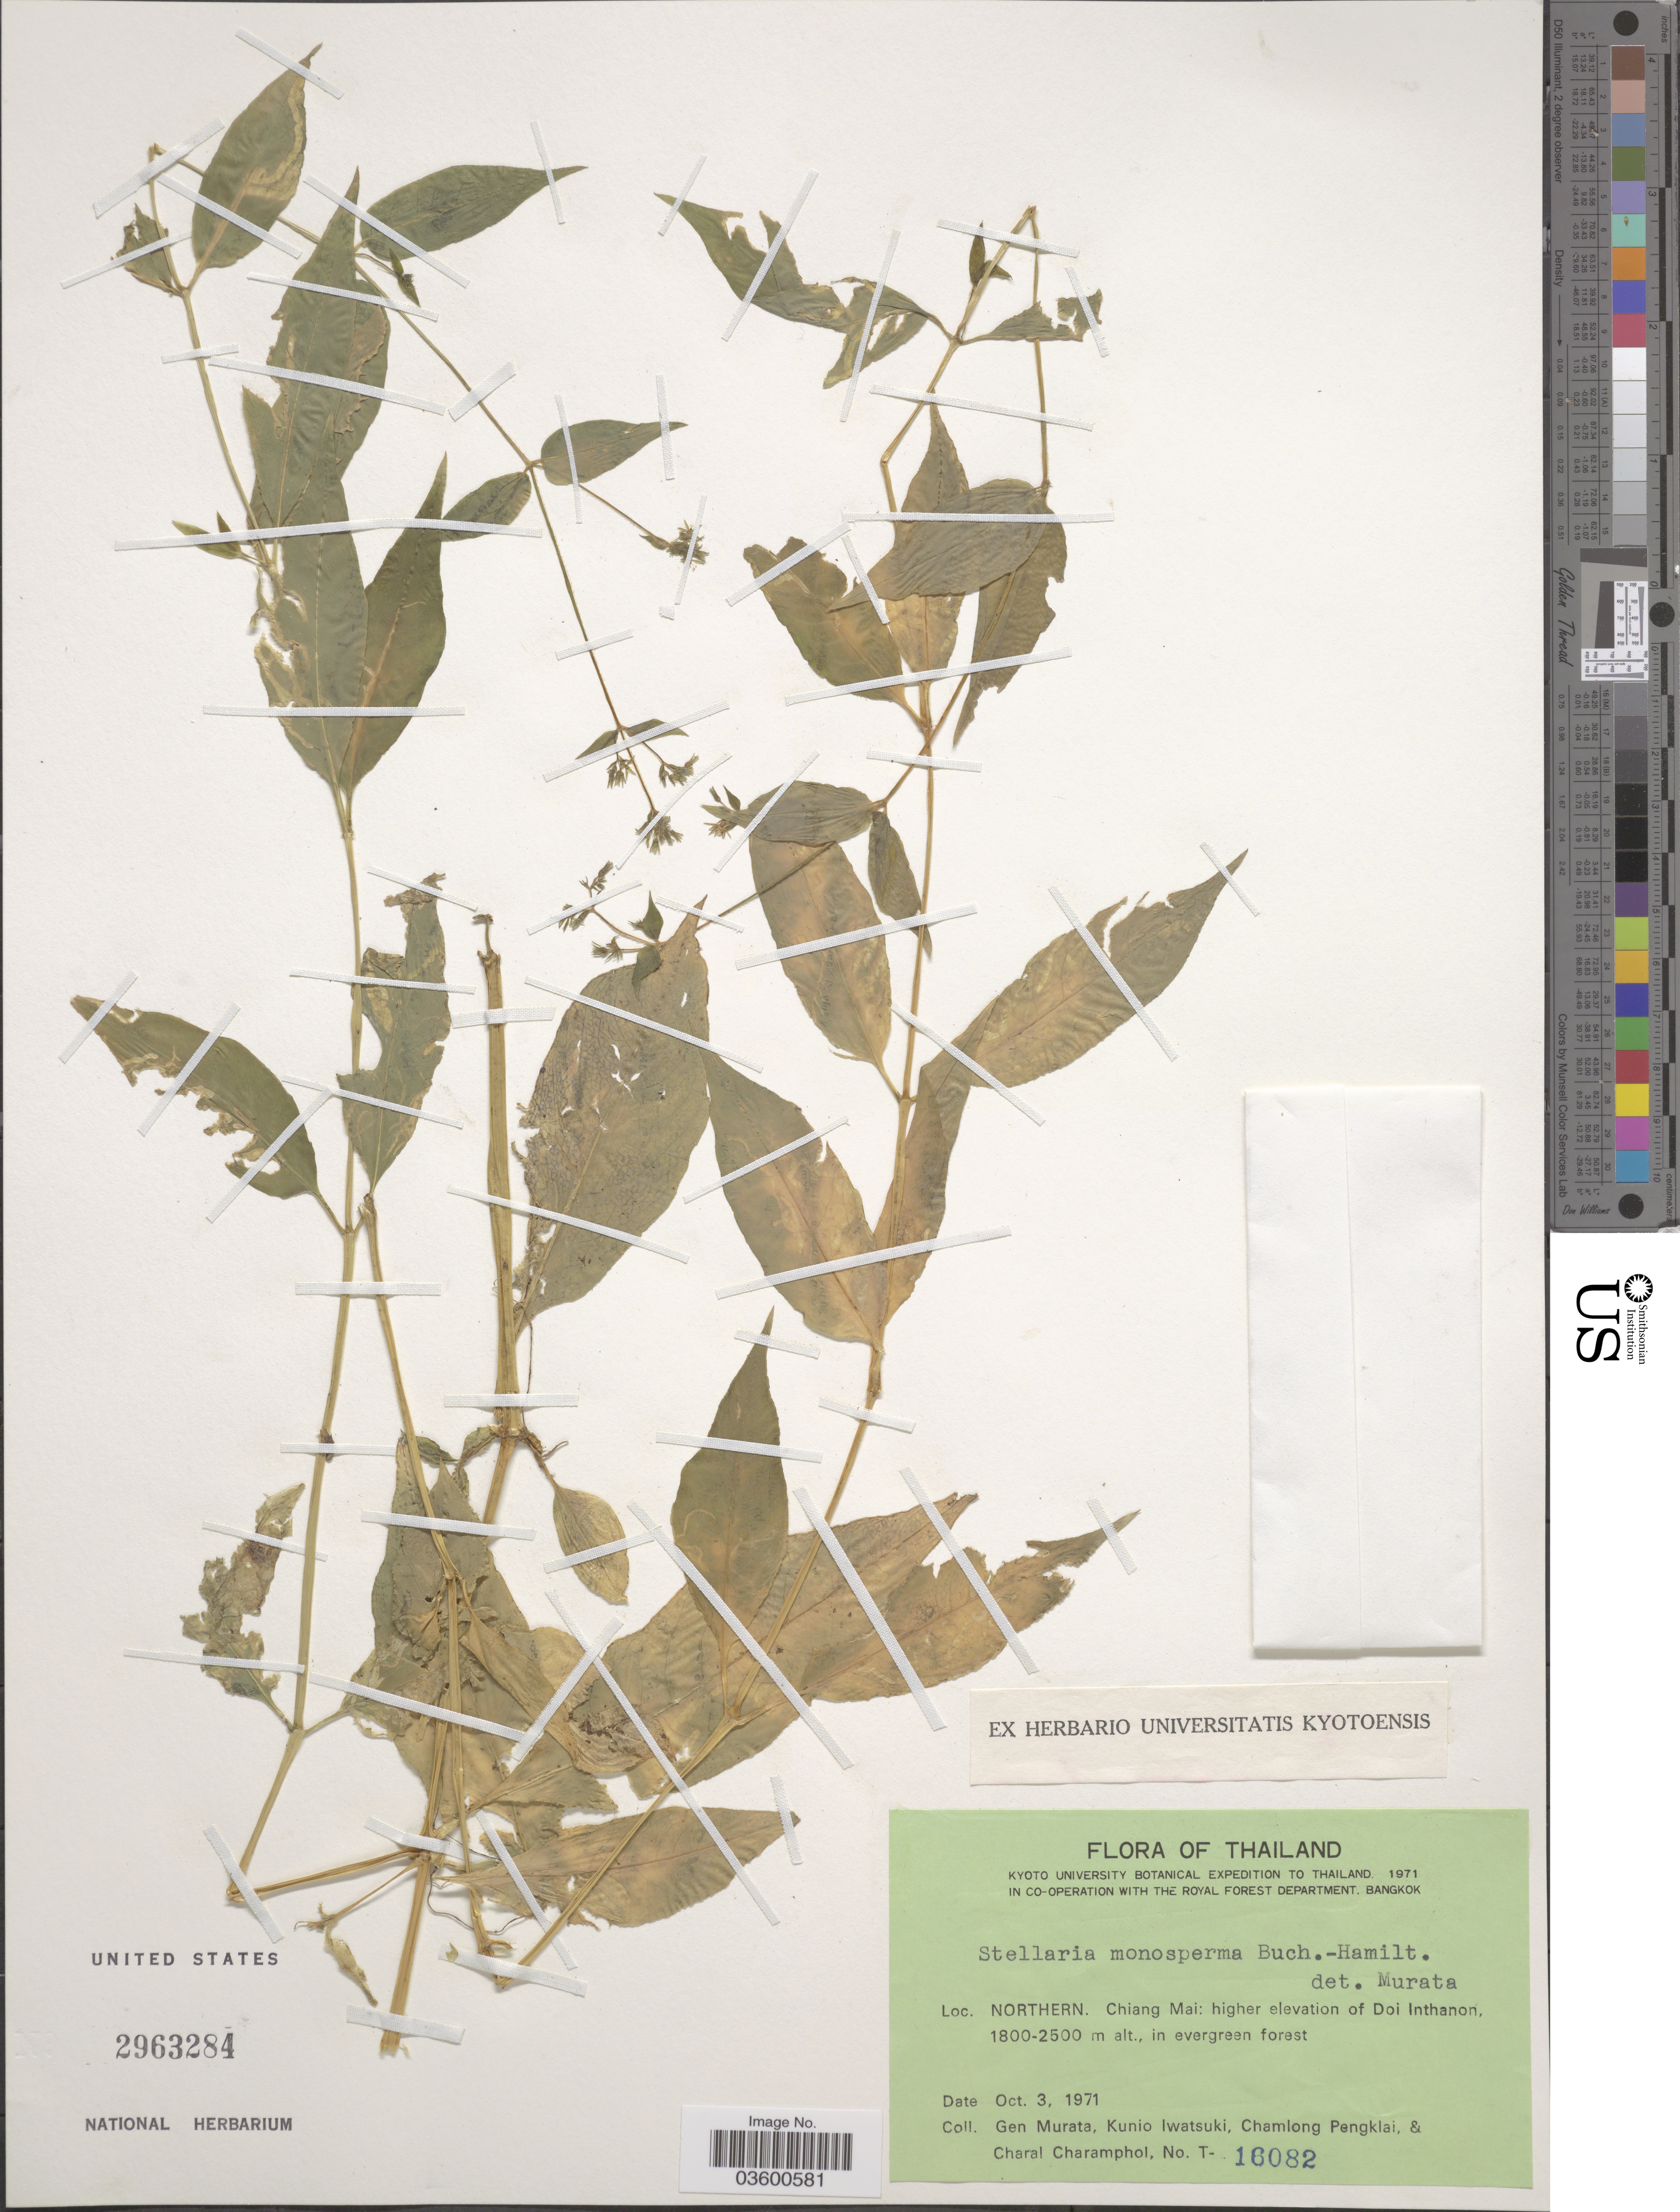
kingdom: Plantae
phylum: Tracheophyta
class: Magnoliopsida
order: Caryophyllales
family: Caryophyllaceae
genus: Schizotechium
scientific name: Schizotechium monospermum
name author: (Buch.-Ham. ex D. Don) Pusalkar & S.K. Srivast.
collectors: G. Murata, K. Iwatsuki, Chamlong Pengklai & C. Charamphol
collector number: T-16082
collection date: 1971-10-03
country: Thailand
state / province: Chiang Mai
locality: Northern. Chiang Mai: higher elevation of Doi Inthanon.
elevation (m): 1800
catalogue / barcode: US 2963284